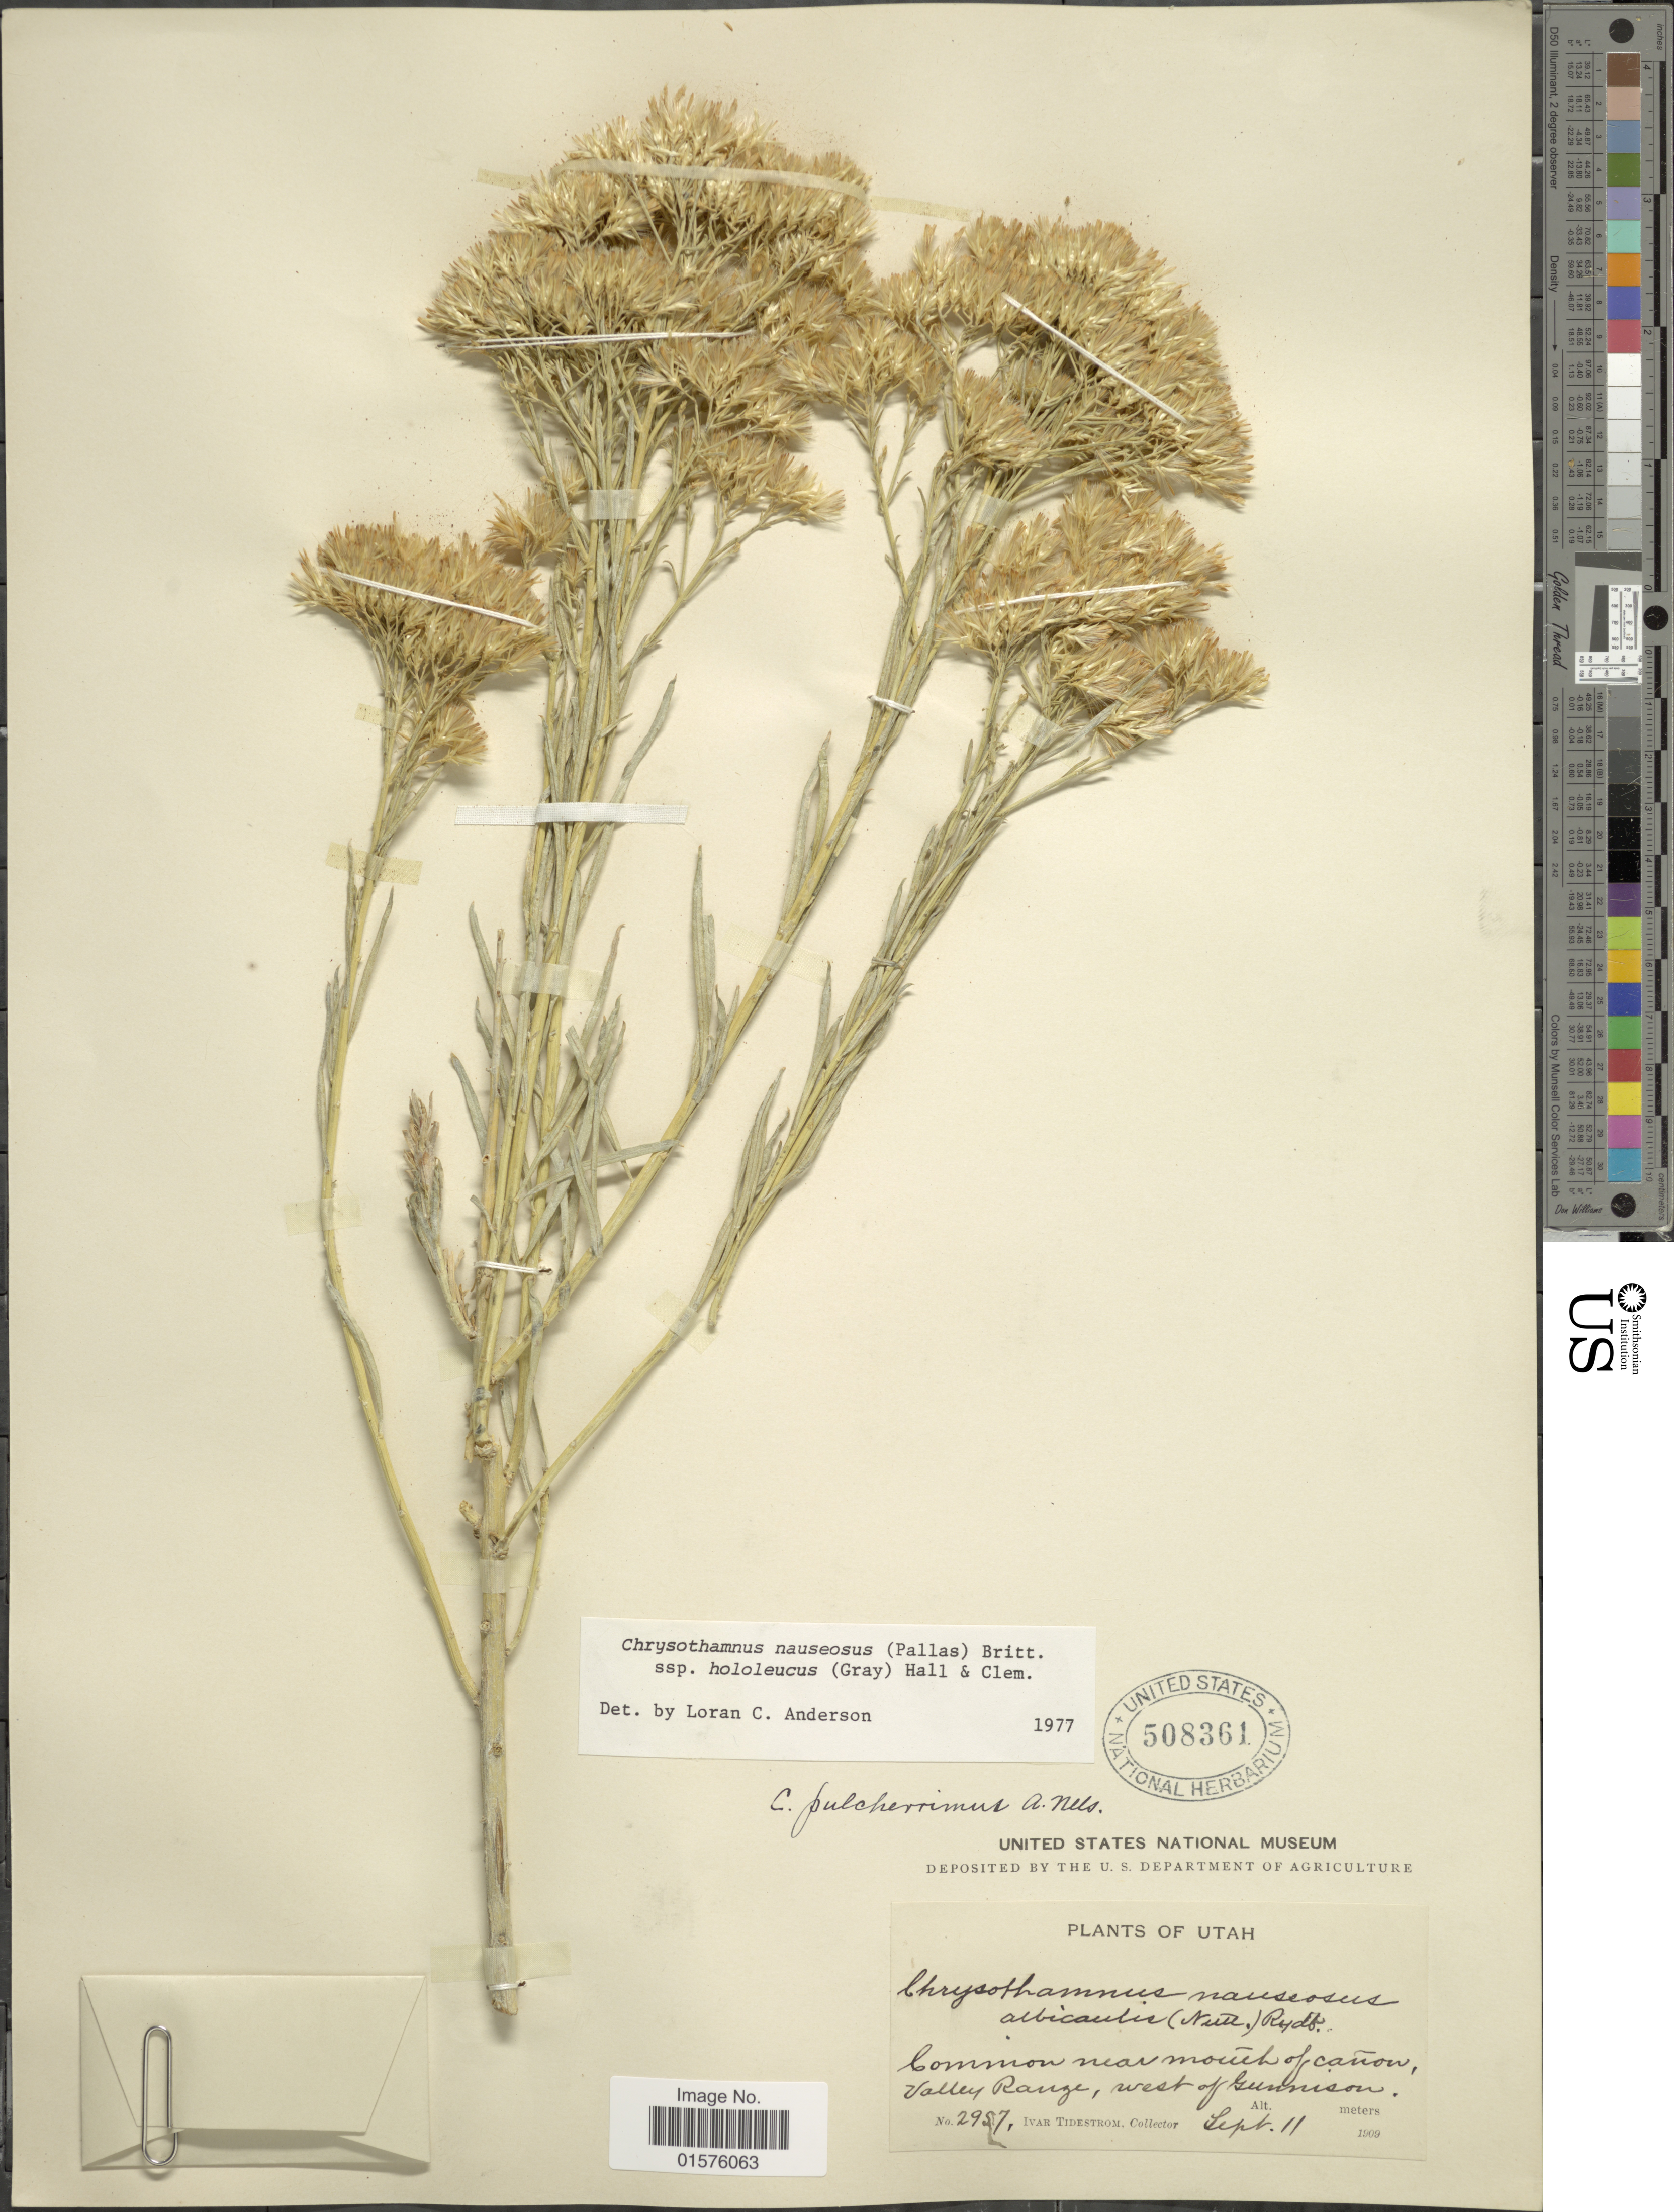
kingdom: Plantae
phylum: Tracheophyta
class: Magnoliopsida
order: Asterales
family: Asteraceae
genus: Ericameria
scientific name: Ericameria nauseosa var. hololeuca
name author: (A. Gray) G.L. Nesom & G.I. Baird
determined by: Urbatsch, Lowell E., Curator (LSU), Louisiana State University (UNITED STATES)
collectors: I. F. Tidestrom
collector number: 2957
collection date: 1909-09-11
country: United States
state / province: Utah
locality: Near mouth cañon, valley Range, west of Gunnison,.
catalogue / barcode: US 508361